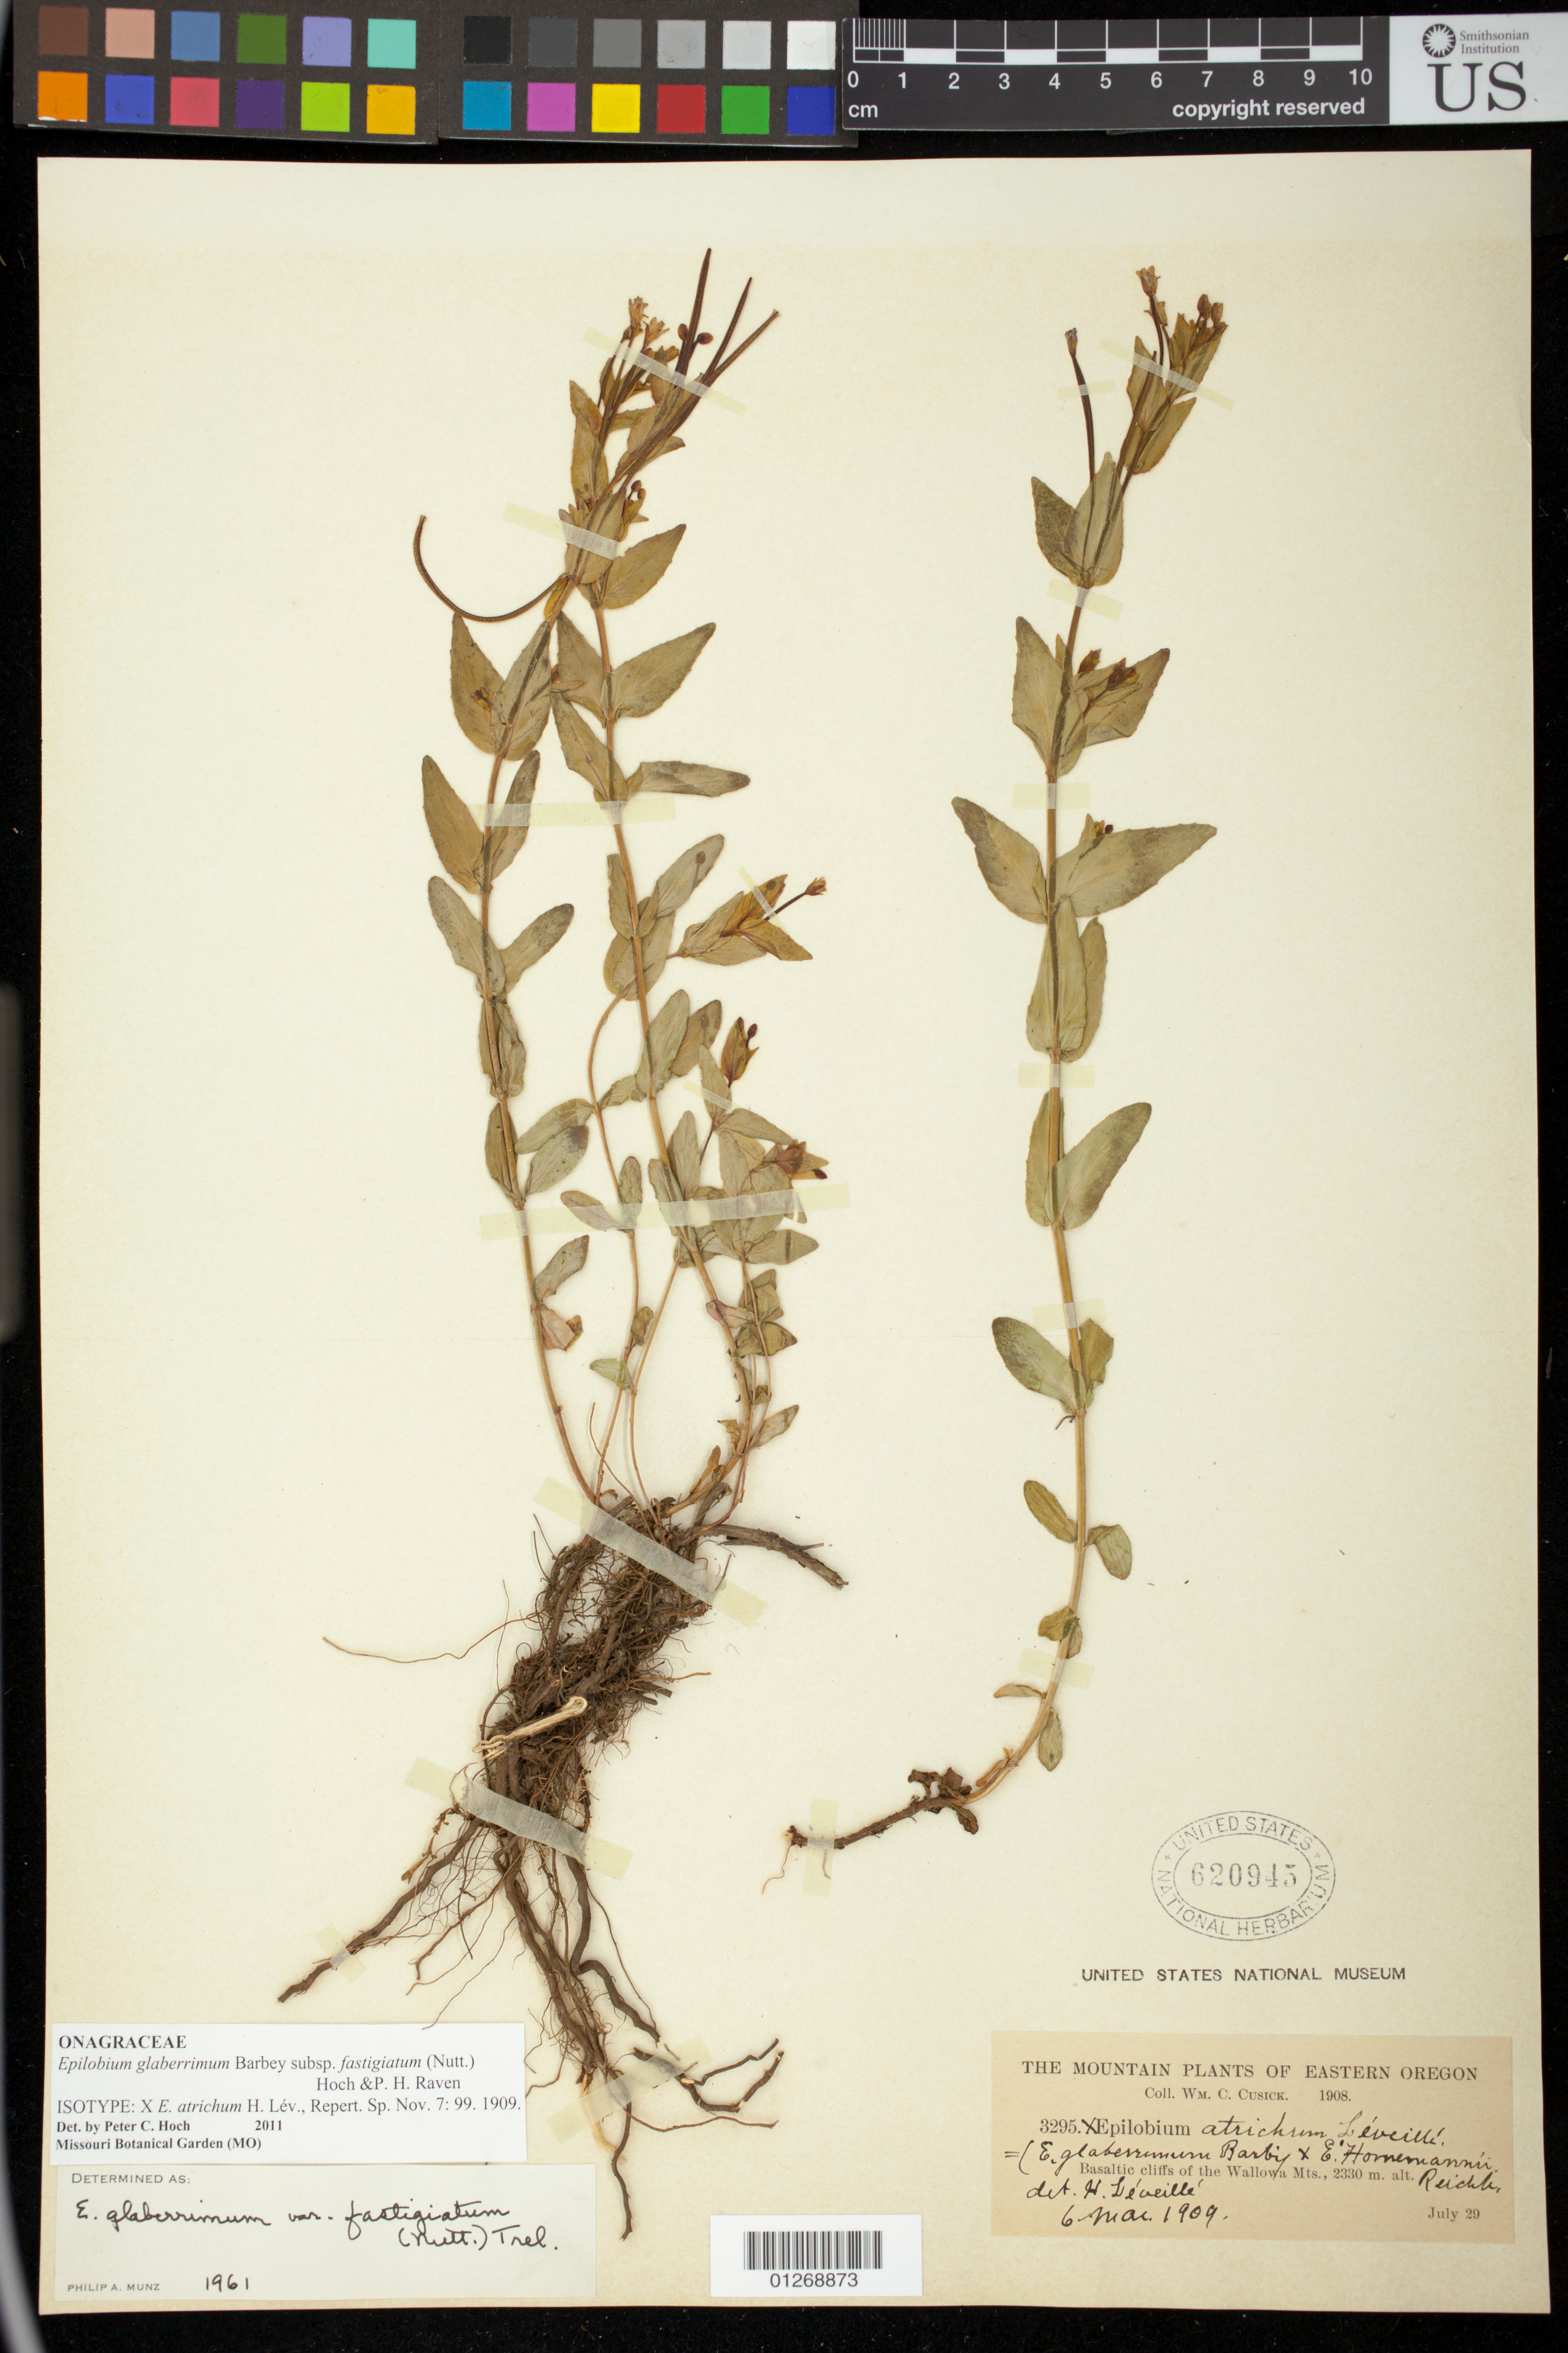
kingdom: Plantae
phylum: Tracheophyta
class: Magnoliopsida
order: Myrtales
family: Onagraceae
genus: Epilobium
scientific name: Epilobium x atrichum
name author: H. Lév.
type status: Isotype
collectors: W. C. Cusick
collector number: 3295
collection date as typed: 29 Jul 1908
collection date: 1908-07-29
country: United States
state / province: Oregon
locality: Wallowa Mts.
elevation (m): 2330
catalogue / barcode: US 620945